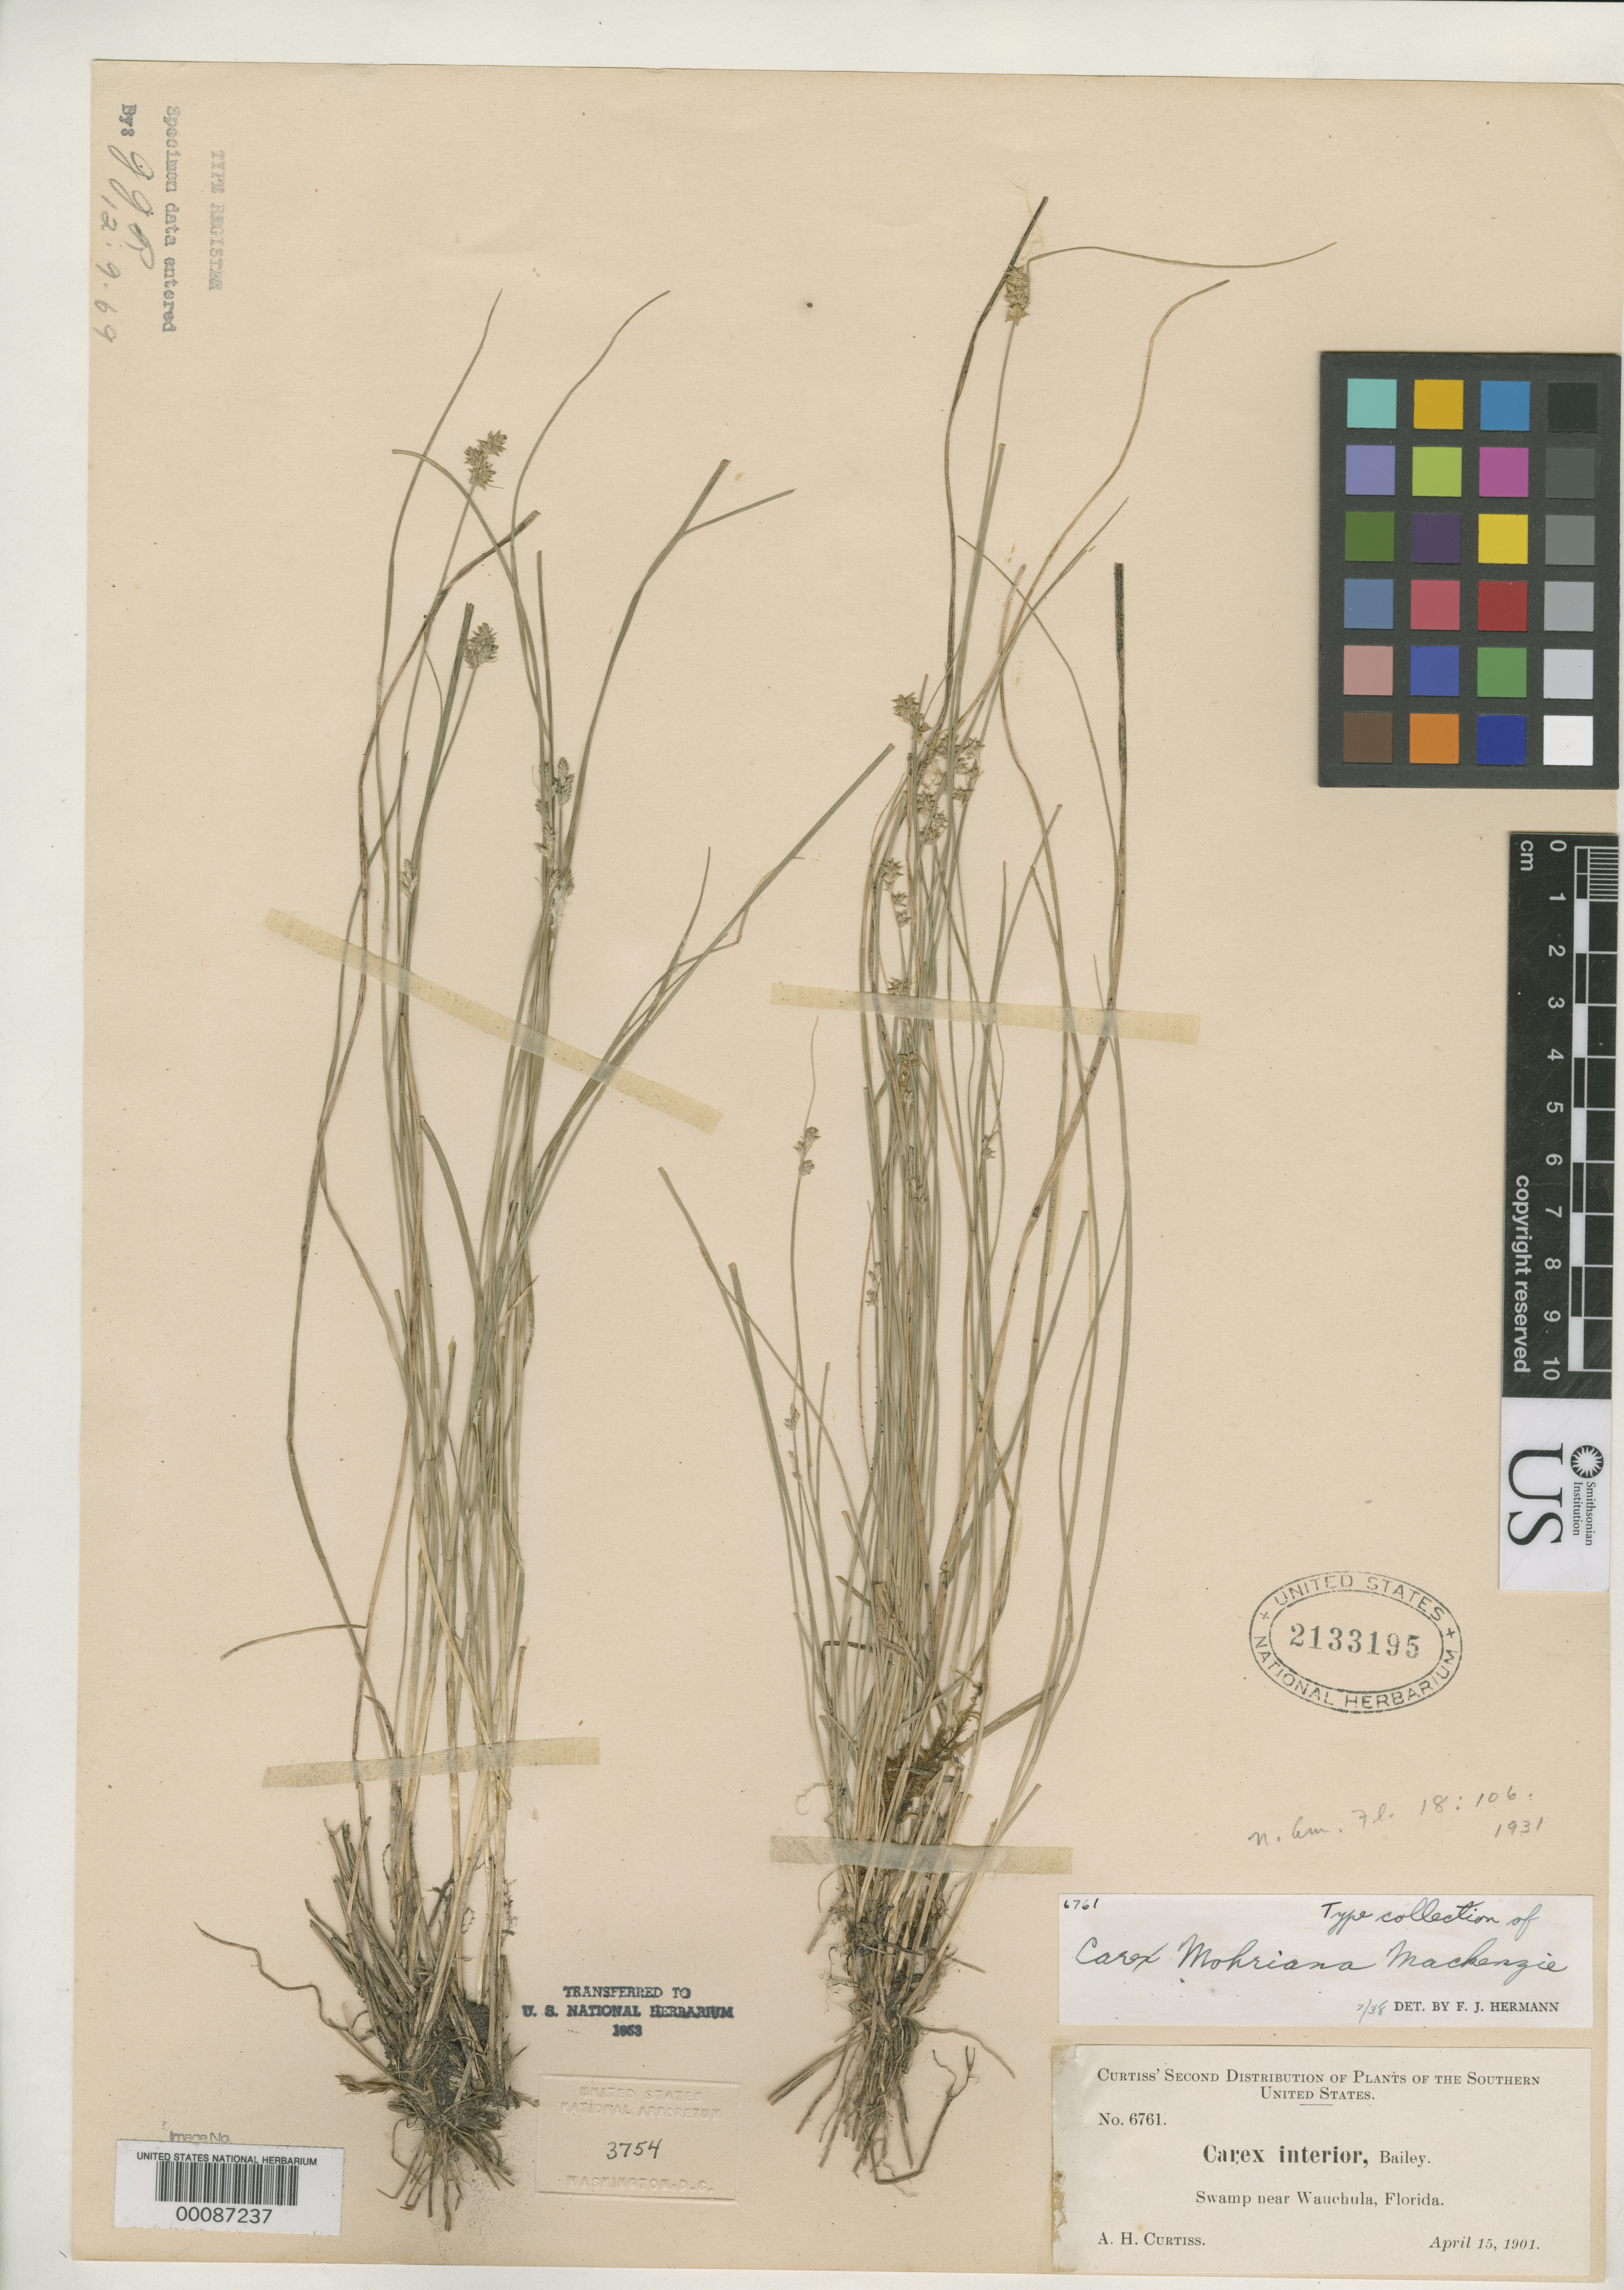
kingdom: Plantae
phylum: Tracheophyta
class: Liliopsida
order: Poales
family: Cyperaceae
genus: Carex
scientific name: Carex mohriana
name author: Mack.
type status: Isotype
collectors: A. H. Curtiss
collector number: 6761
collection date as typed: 15 Apr 1901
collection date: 1901-04-15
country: United States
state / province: Florida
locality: Swamp near Wauchula.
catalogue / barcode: US 2133195